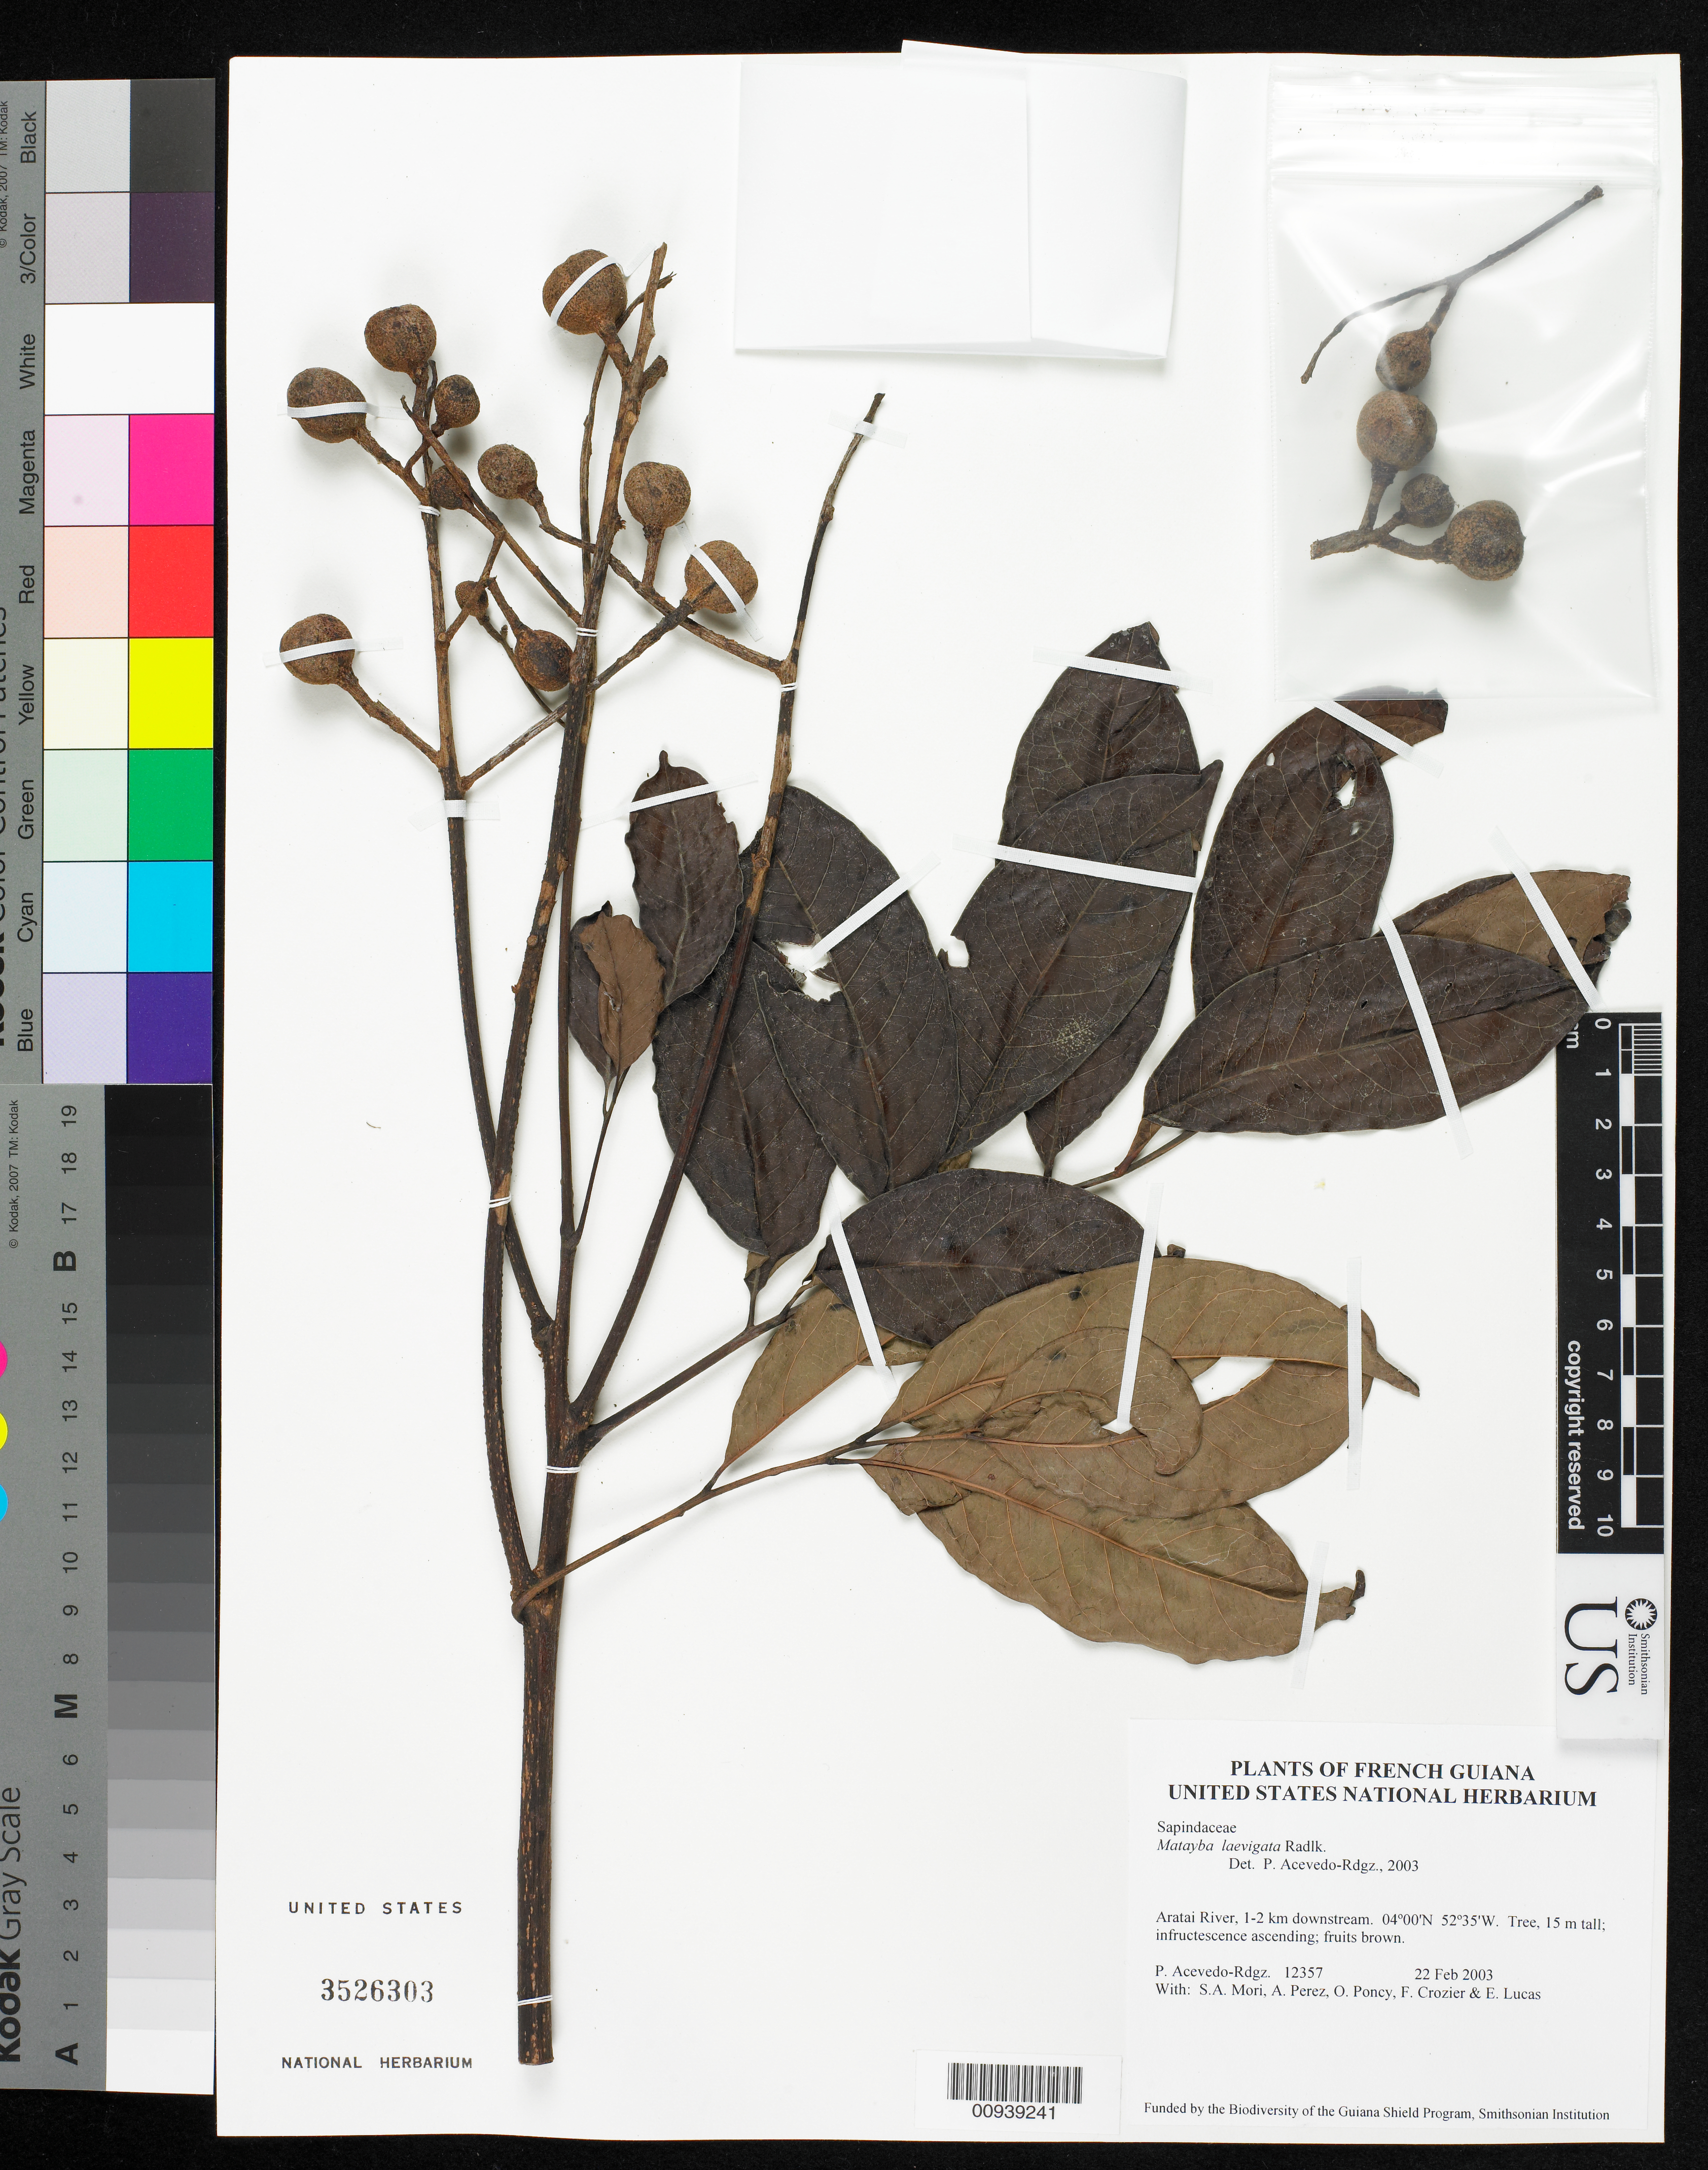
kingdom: Plantae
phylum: Tracheophyta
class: Magnoliopsida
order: Sapindales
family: Sapindaceae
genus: Matayba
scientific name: Matayba laevigata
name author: Radlk.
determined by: Acevedo-Rodríguez, P., (BOT), Smithsonian Institution - National Museum of Natural History (UNITED STATES)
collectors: P. Acevedo-Rodr., S. Mori, A. Perez, O. Poncy, F. Crozier & E. Lucas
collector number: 12357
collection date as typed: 22 February 2003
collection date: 2003-02-22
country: French Guiana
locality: Aratai River, 1-2 km downstream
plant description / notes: NY, MO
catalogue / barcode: US 3526303